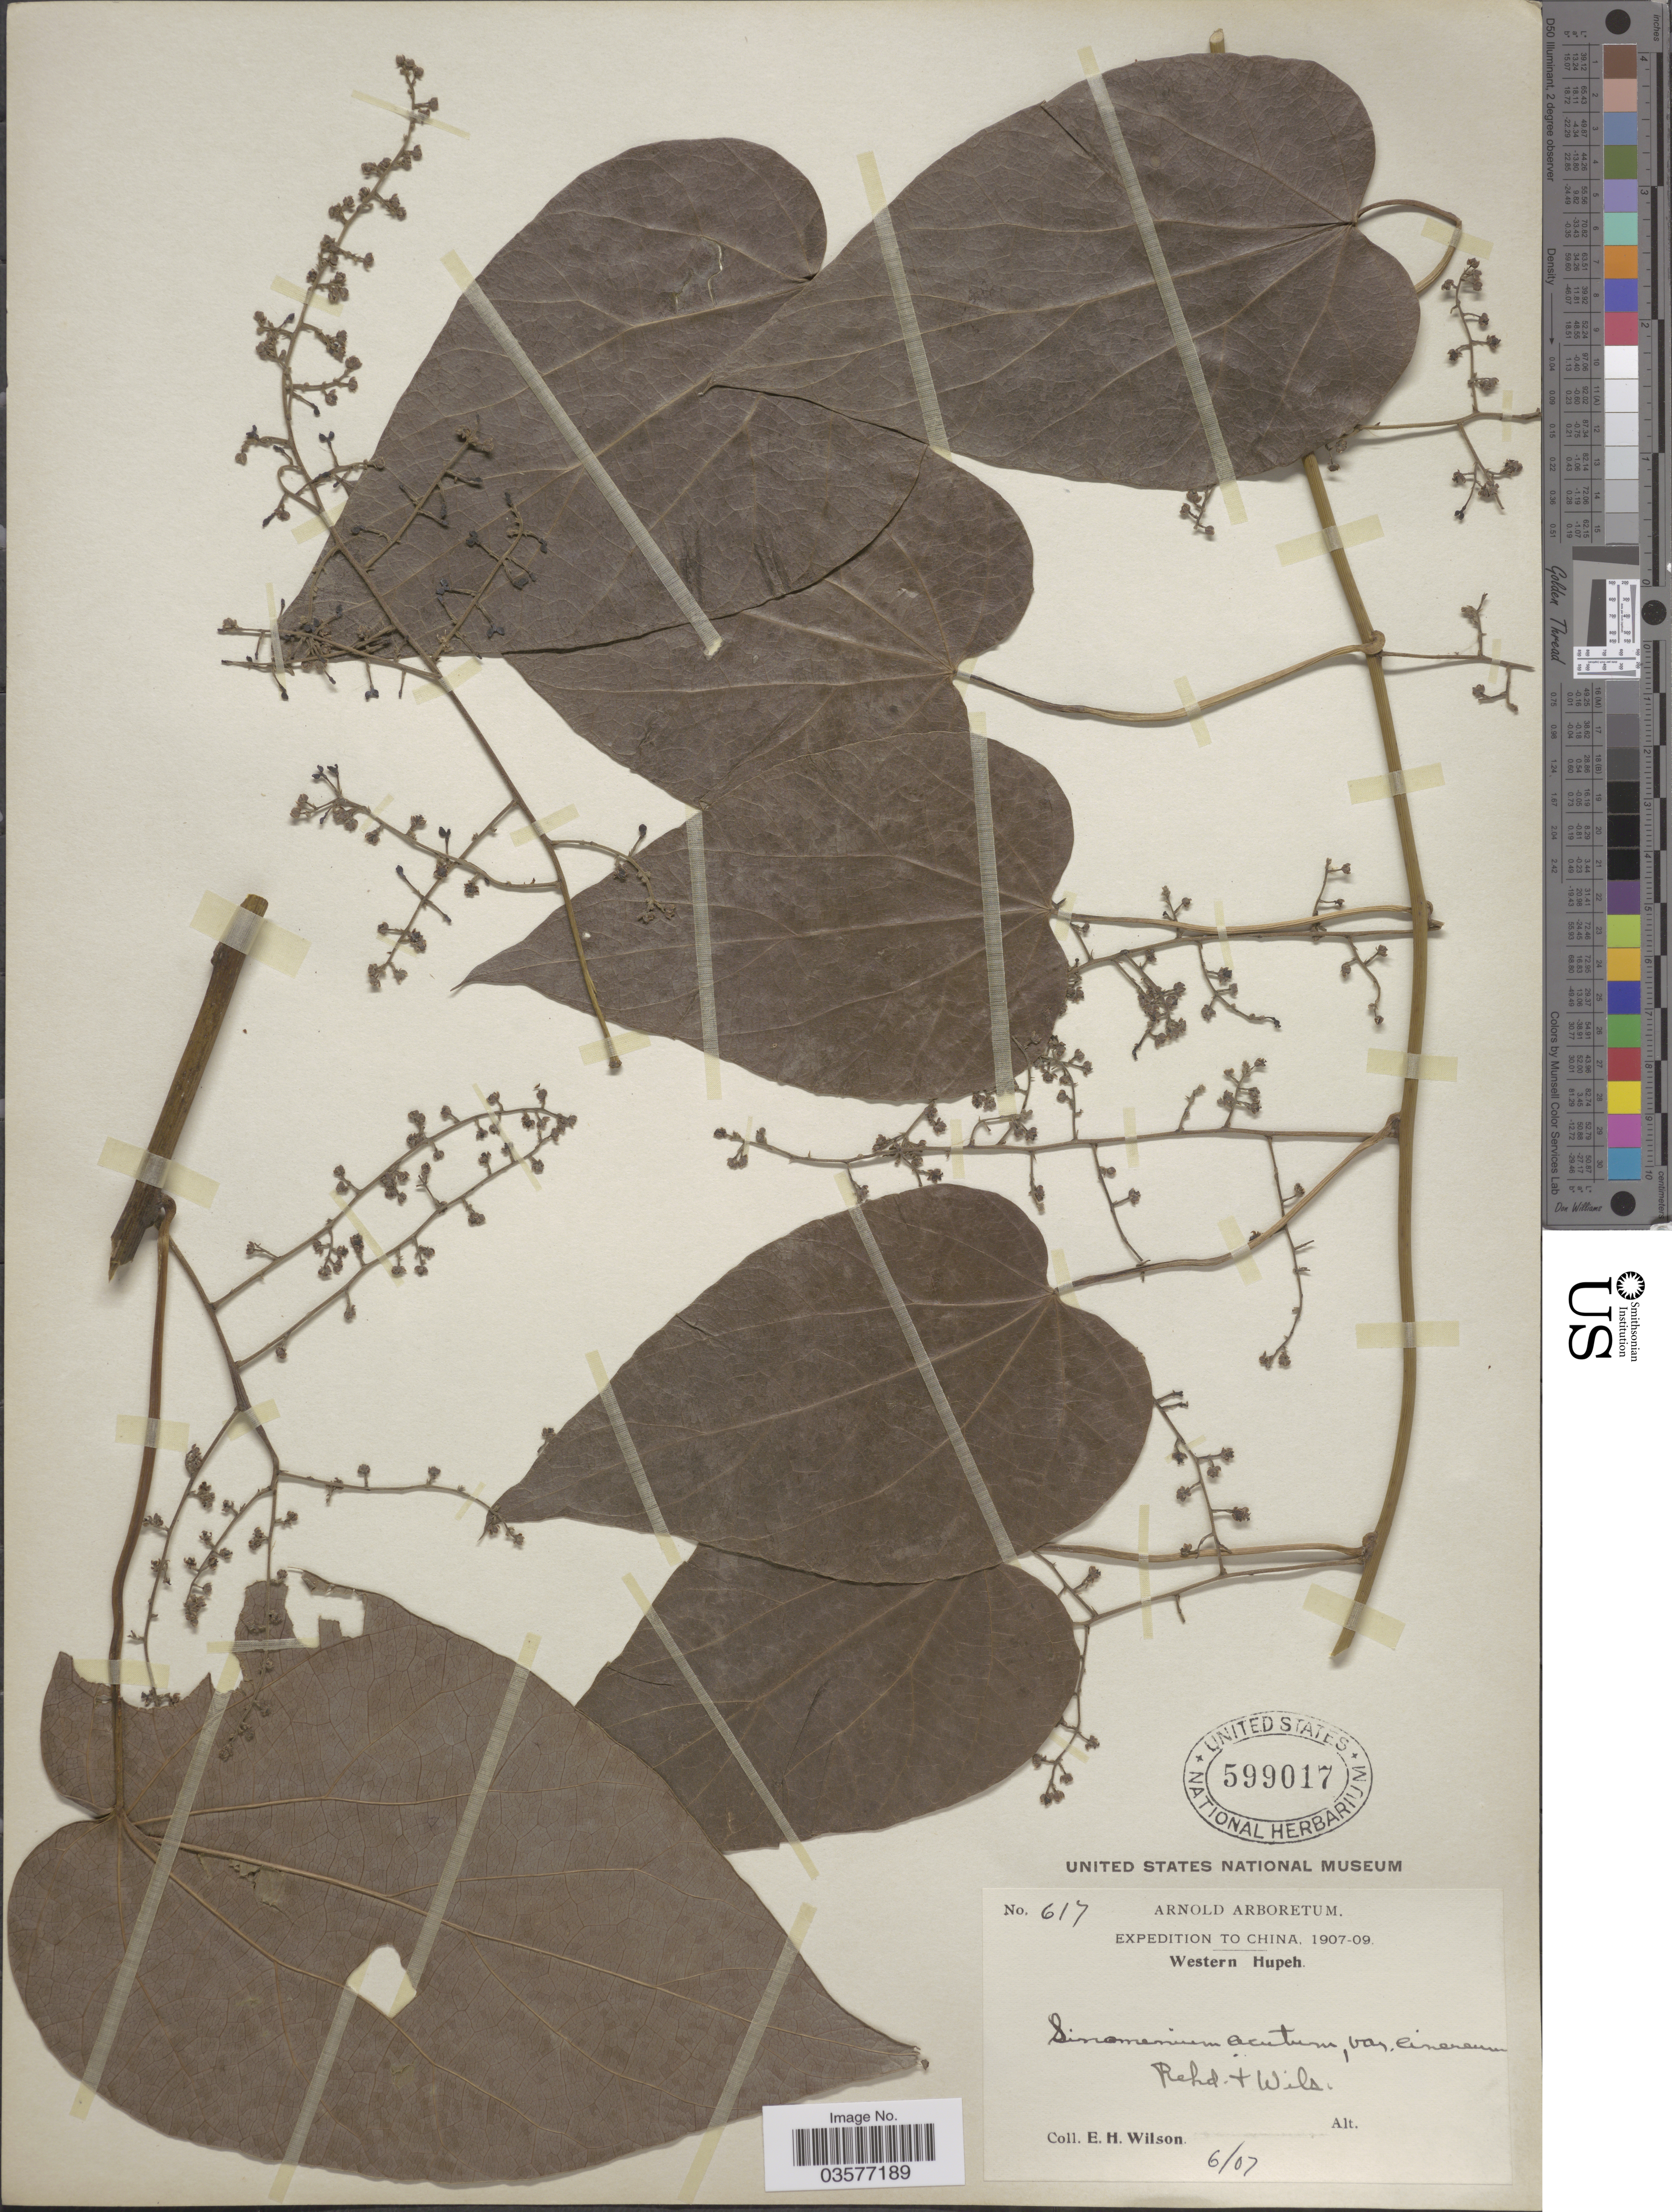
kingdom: Plantae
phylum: Tracheophyta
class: Magnoliopsida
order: Ranunculales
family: Menispermaceae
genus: Sinomenium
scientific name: Sinomenium acutum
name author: (Thunb.) Rehder & E.H. Wilson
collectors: E. Wilson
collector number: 617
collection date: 1907-06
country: China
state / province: Hubei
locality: Western Hupeh.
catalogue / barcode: US 599017